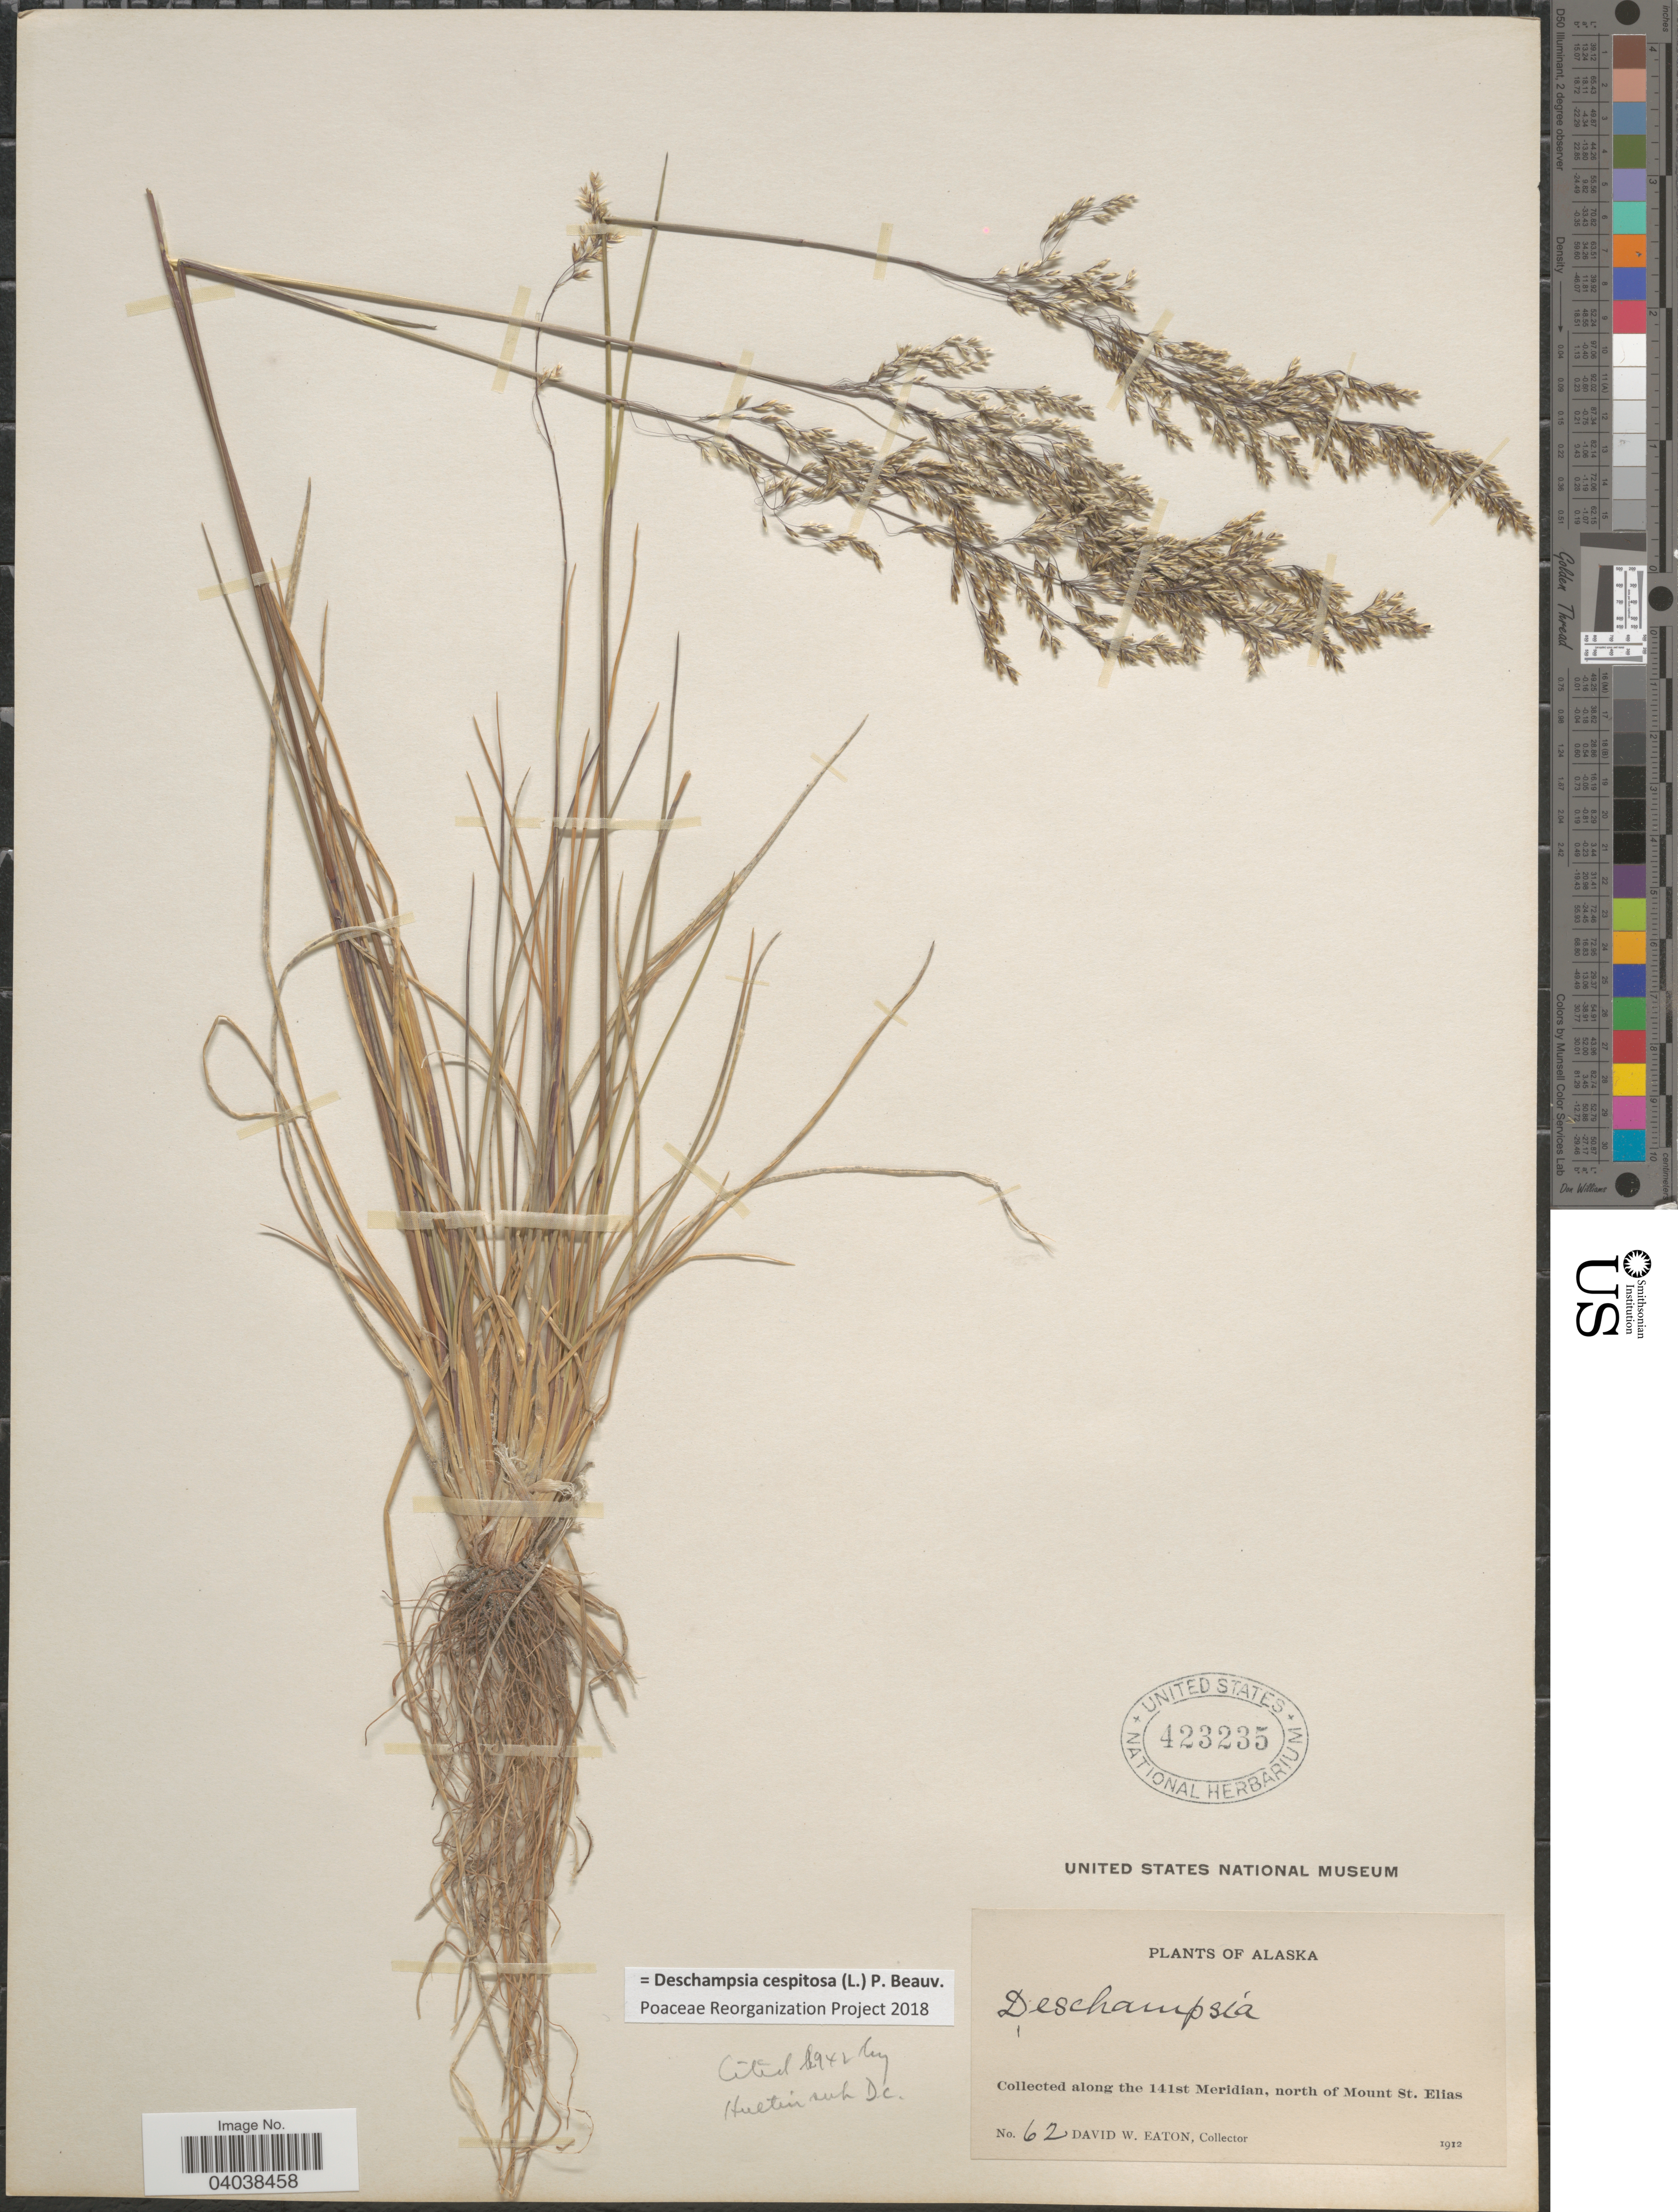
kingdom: Plantae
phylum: Tracheophyta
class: Liliopsida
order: Poales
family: Poaceae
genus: Deschampsia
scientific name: Deschampsia cespitosa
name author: (L.) P. Beauv.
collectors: D. Eaton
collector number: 62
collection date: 1912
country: United States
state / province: Alaska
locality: Along the 141st Meridian, north of Mount St. Elias.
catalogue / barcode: US 423235